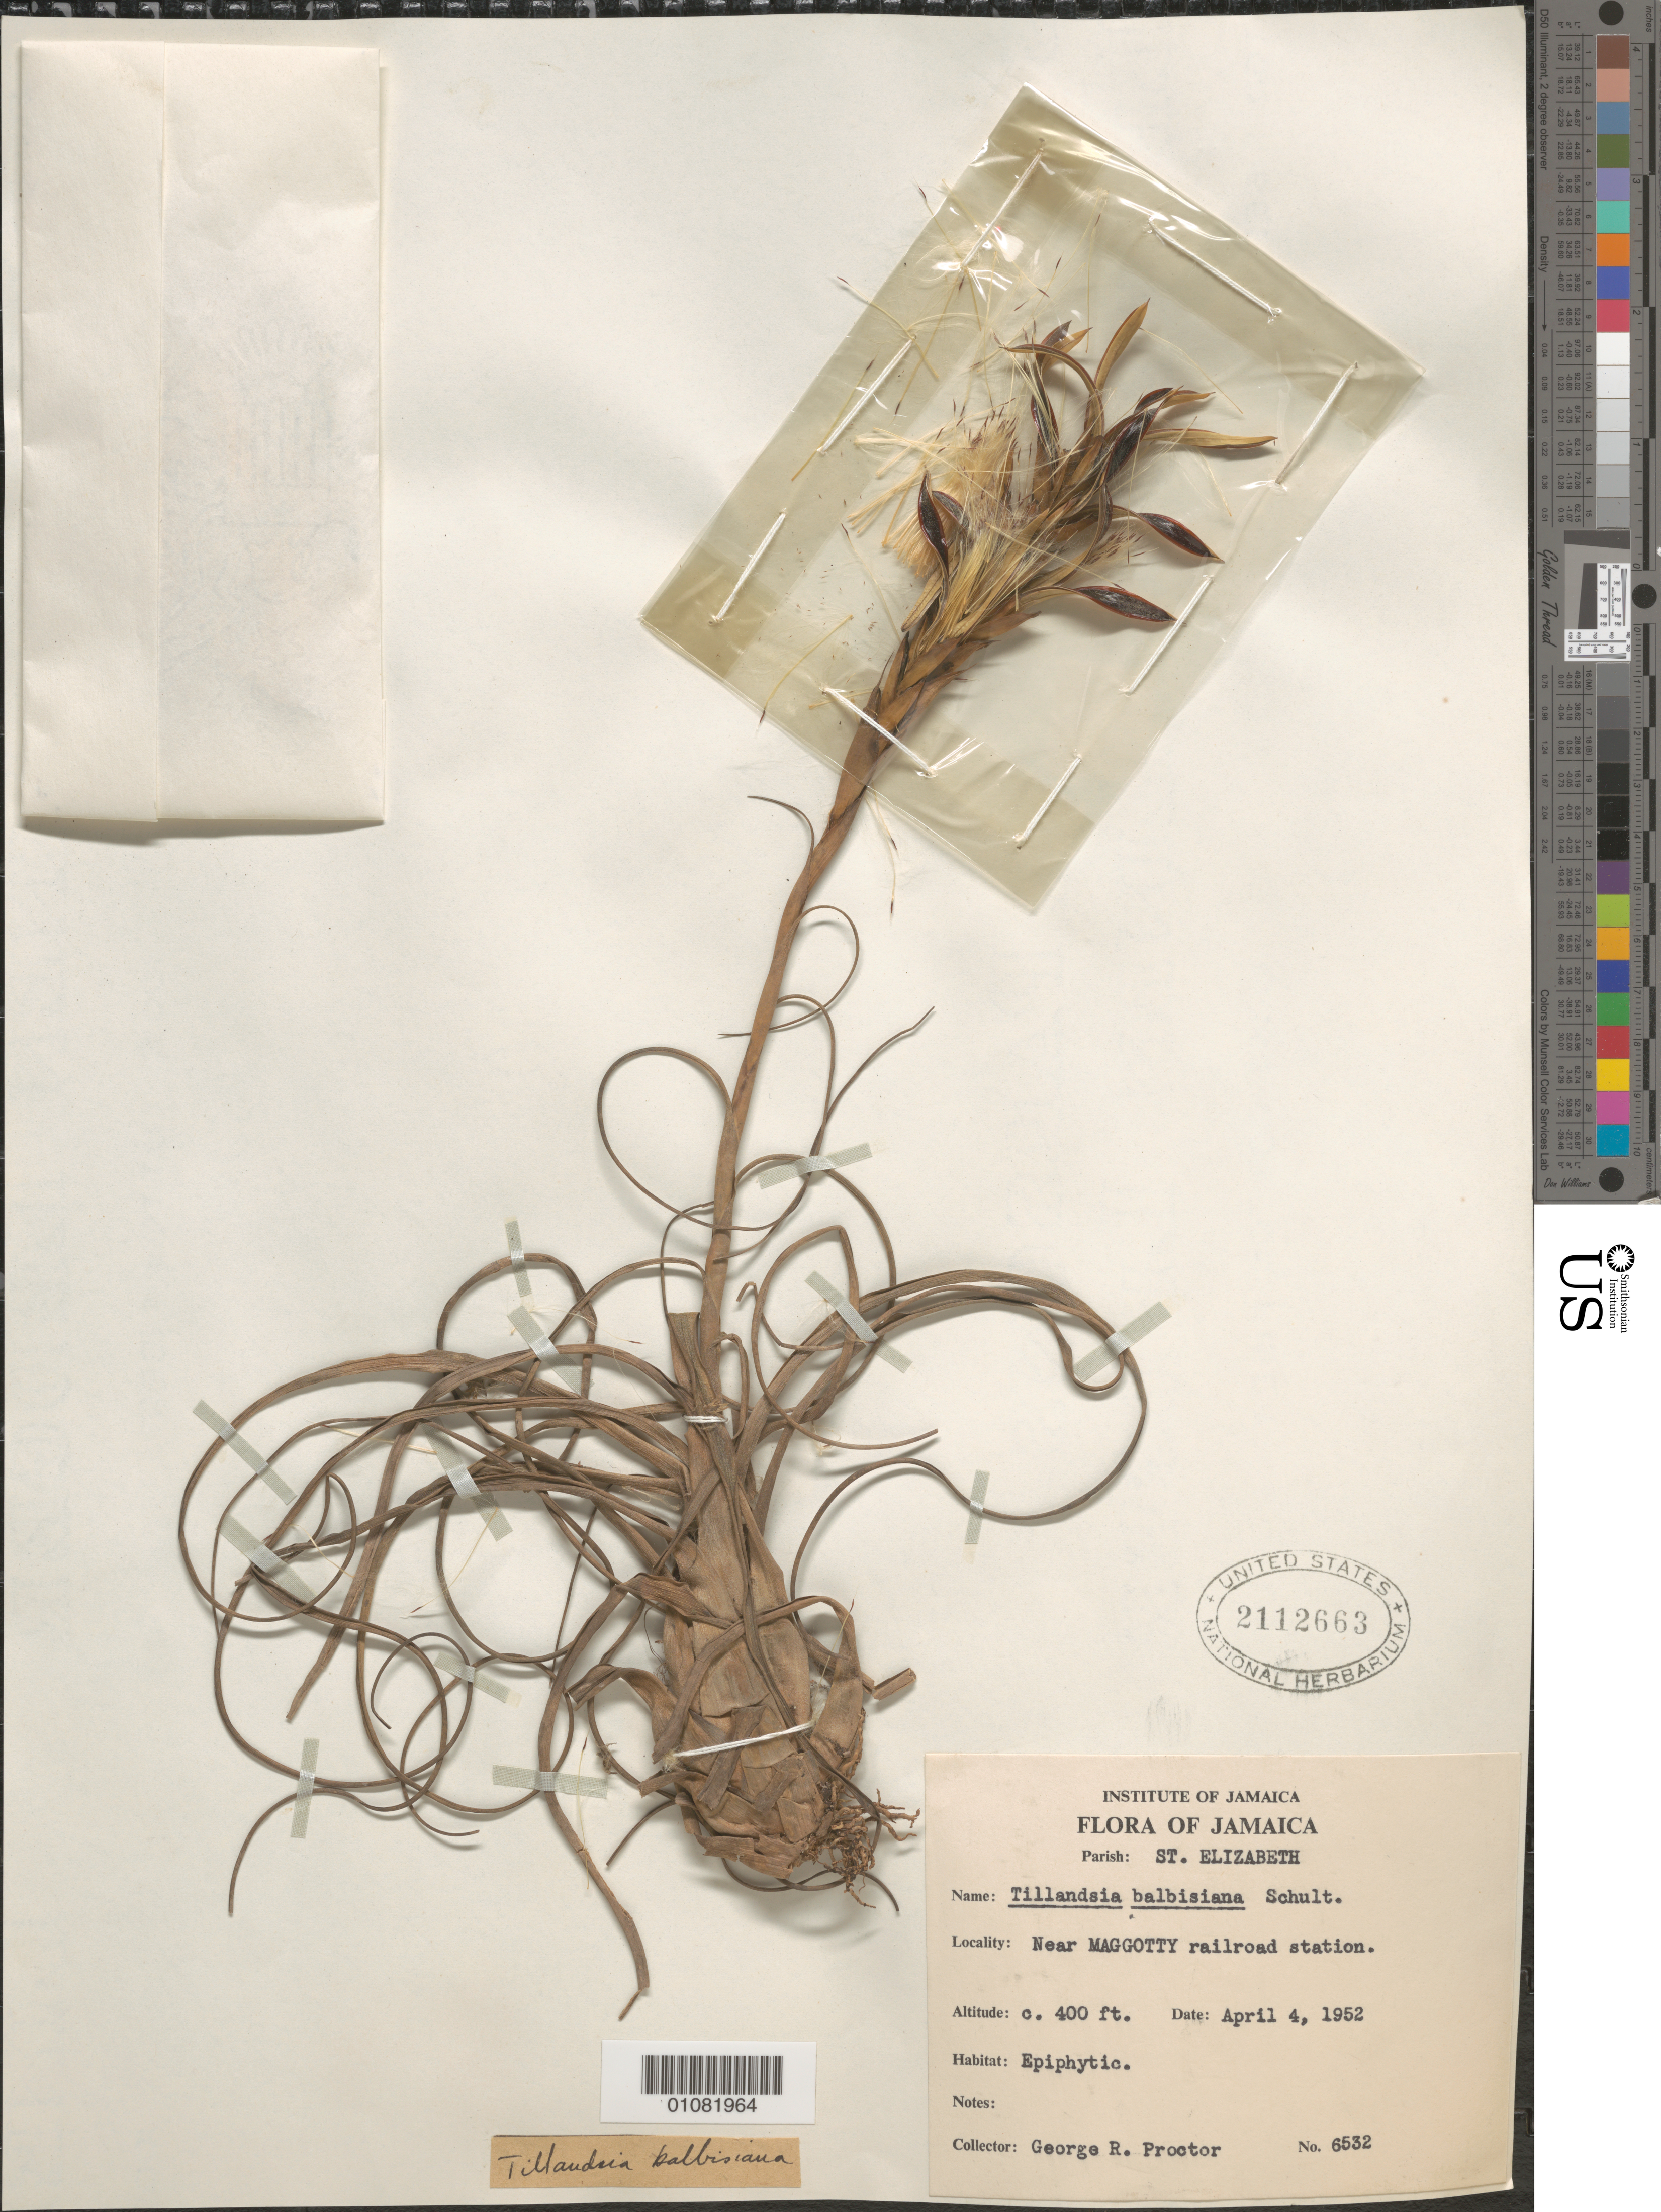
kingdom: Plantae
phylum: Tracheophyta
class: Liliopsida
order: Poales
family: Bromeliaceae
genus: Tillandsia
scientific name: Tillandsia balbisiana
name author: Schult. f.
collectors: G. R. Proctor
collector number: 6532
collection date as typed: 04 Apr 1952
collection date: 1952-04-04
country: Jamaica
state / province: Saint Elizabeth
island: Jamaica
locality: Near Maggotty railroad station.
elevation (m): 122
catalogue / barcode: US 2112663